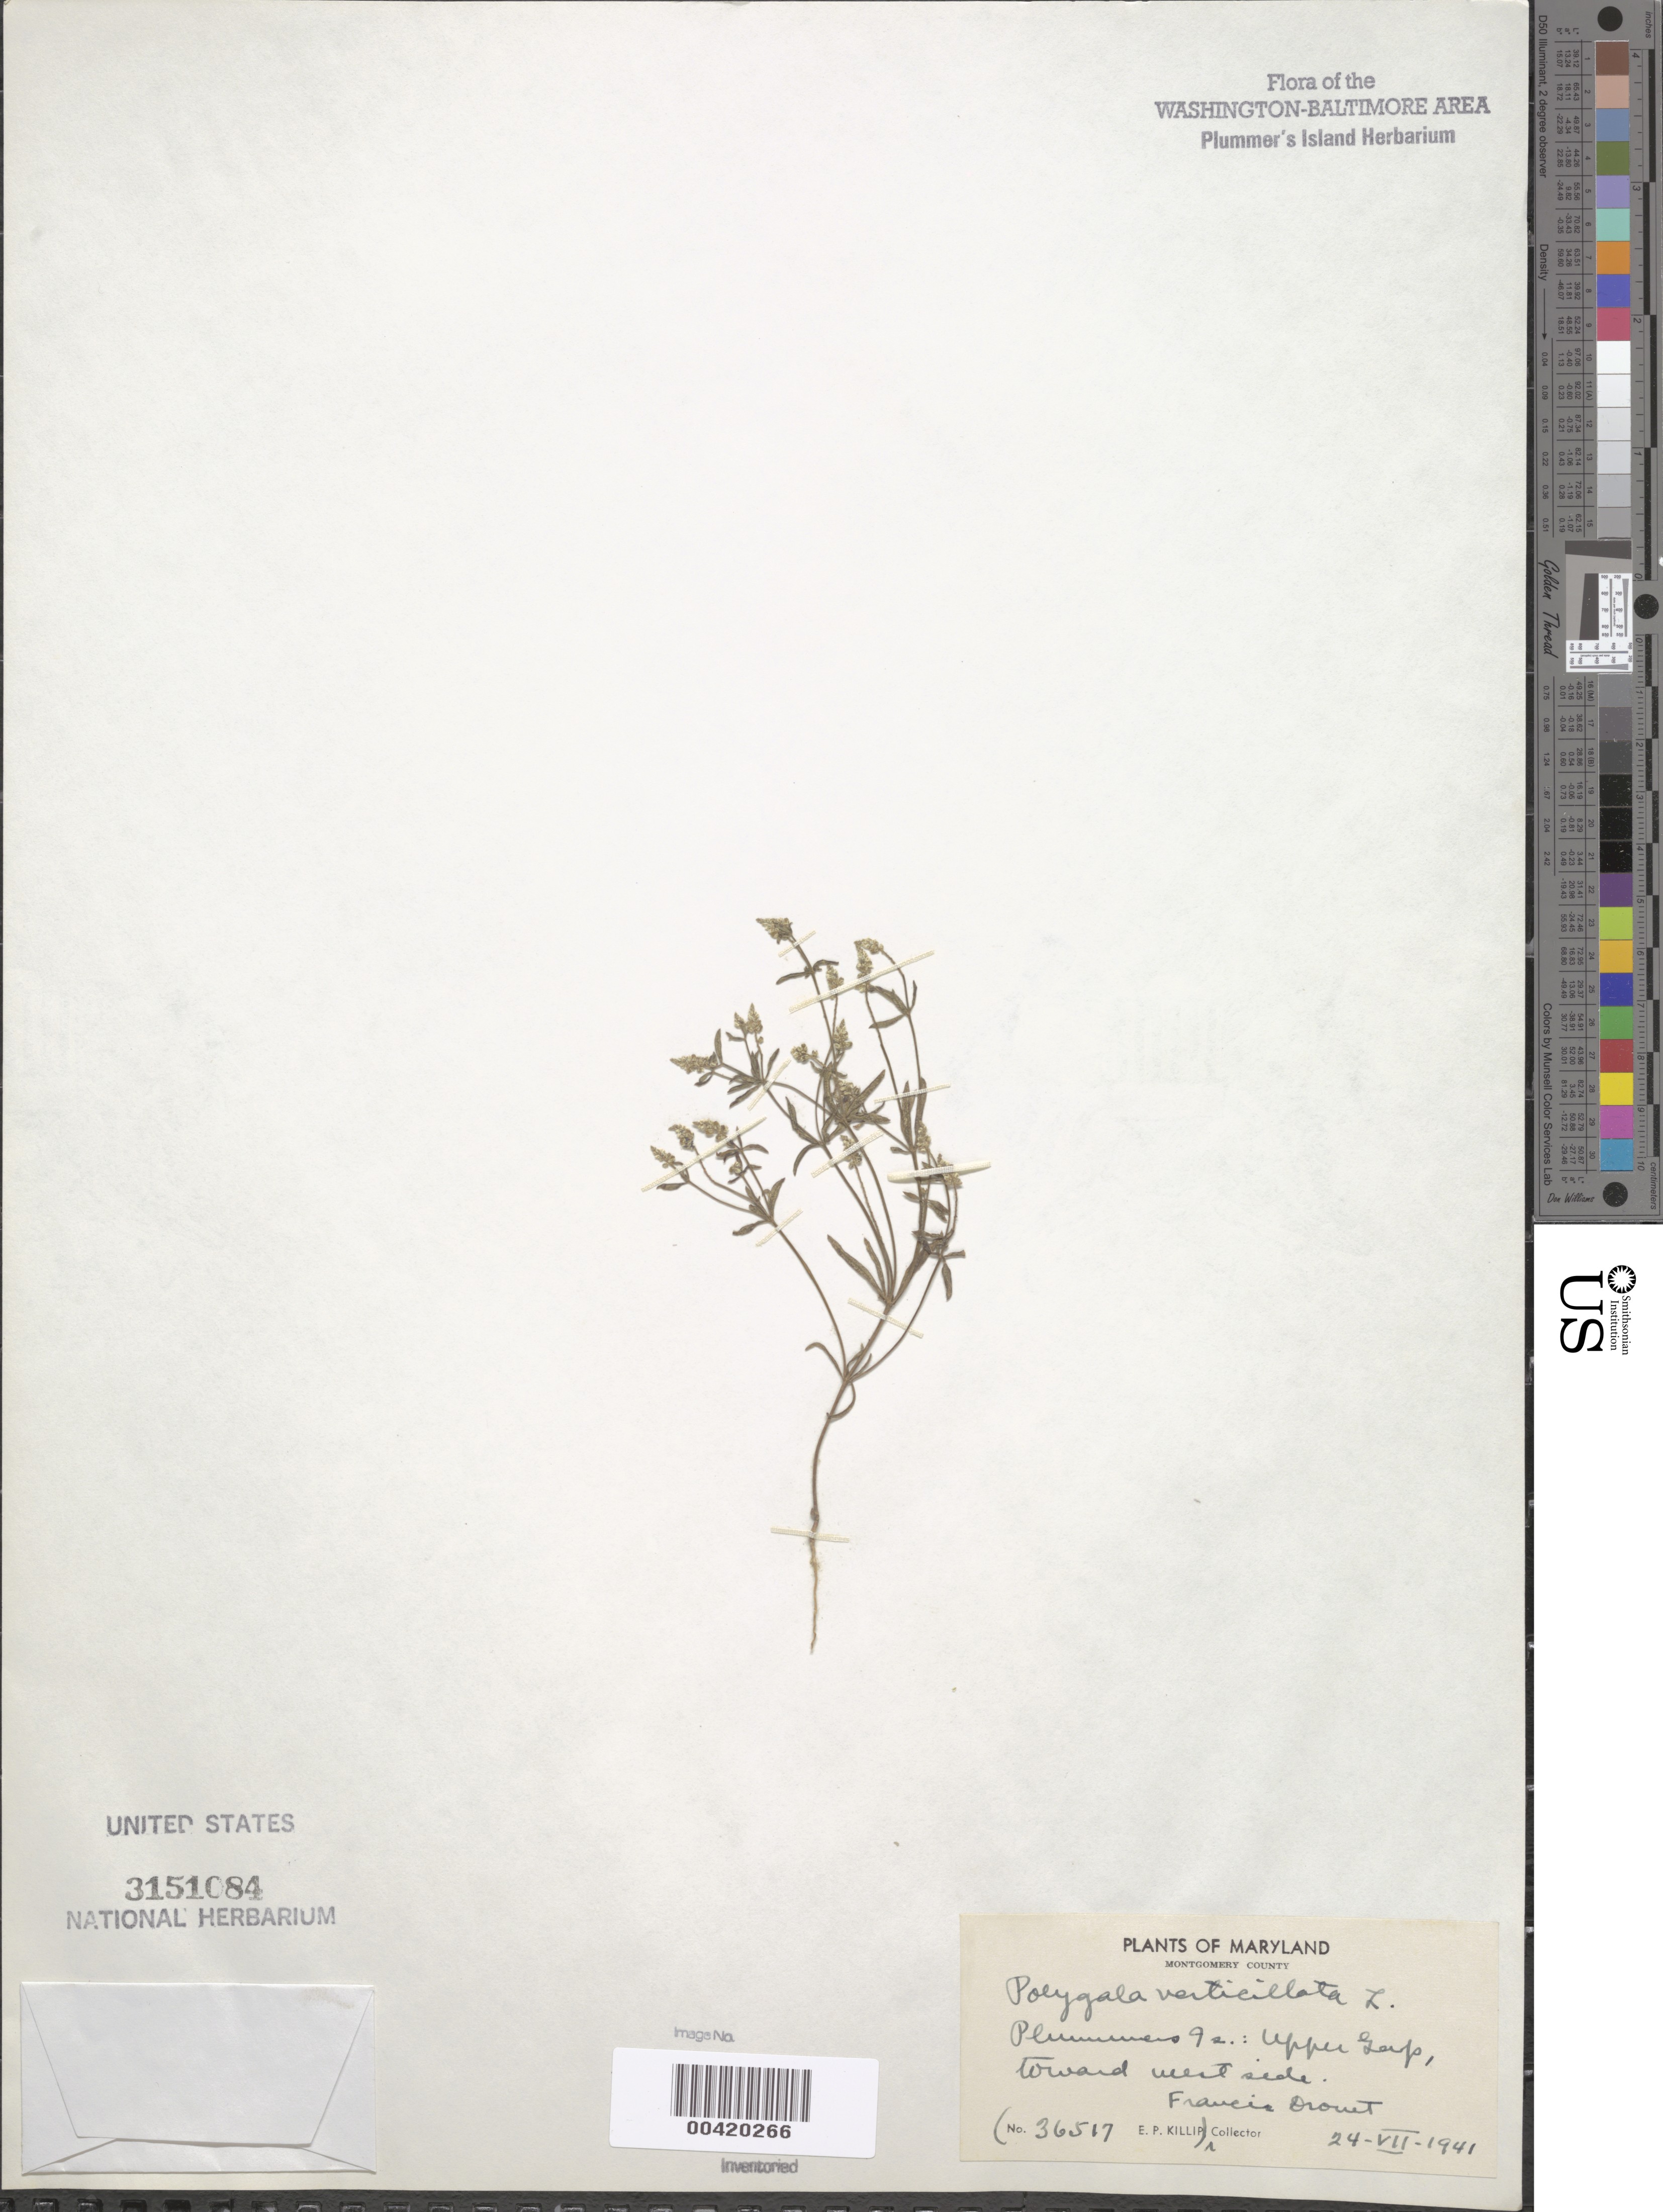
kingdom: Plantae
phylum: Tracheophyta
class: Magnoliopsida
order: Fabales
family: Polygalaceae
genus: Polygala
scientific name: Polygala verticillata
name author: L.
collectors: E. P. Killip & F. E. Drouet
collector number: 36517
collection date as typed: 24 Jul 1941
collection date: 1941-07-24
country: United States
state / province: Maryland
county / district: Montgomery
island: Plummers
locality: Plummer's Island; Upper Gap toward west side C. & O. Canal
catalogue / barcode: US 3151084